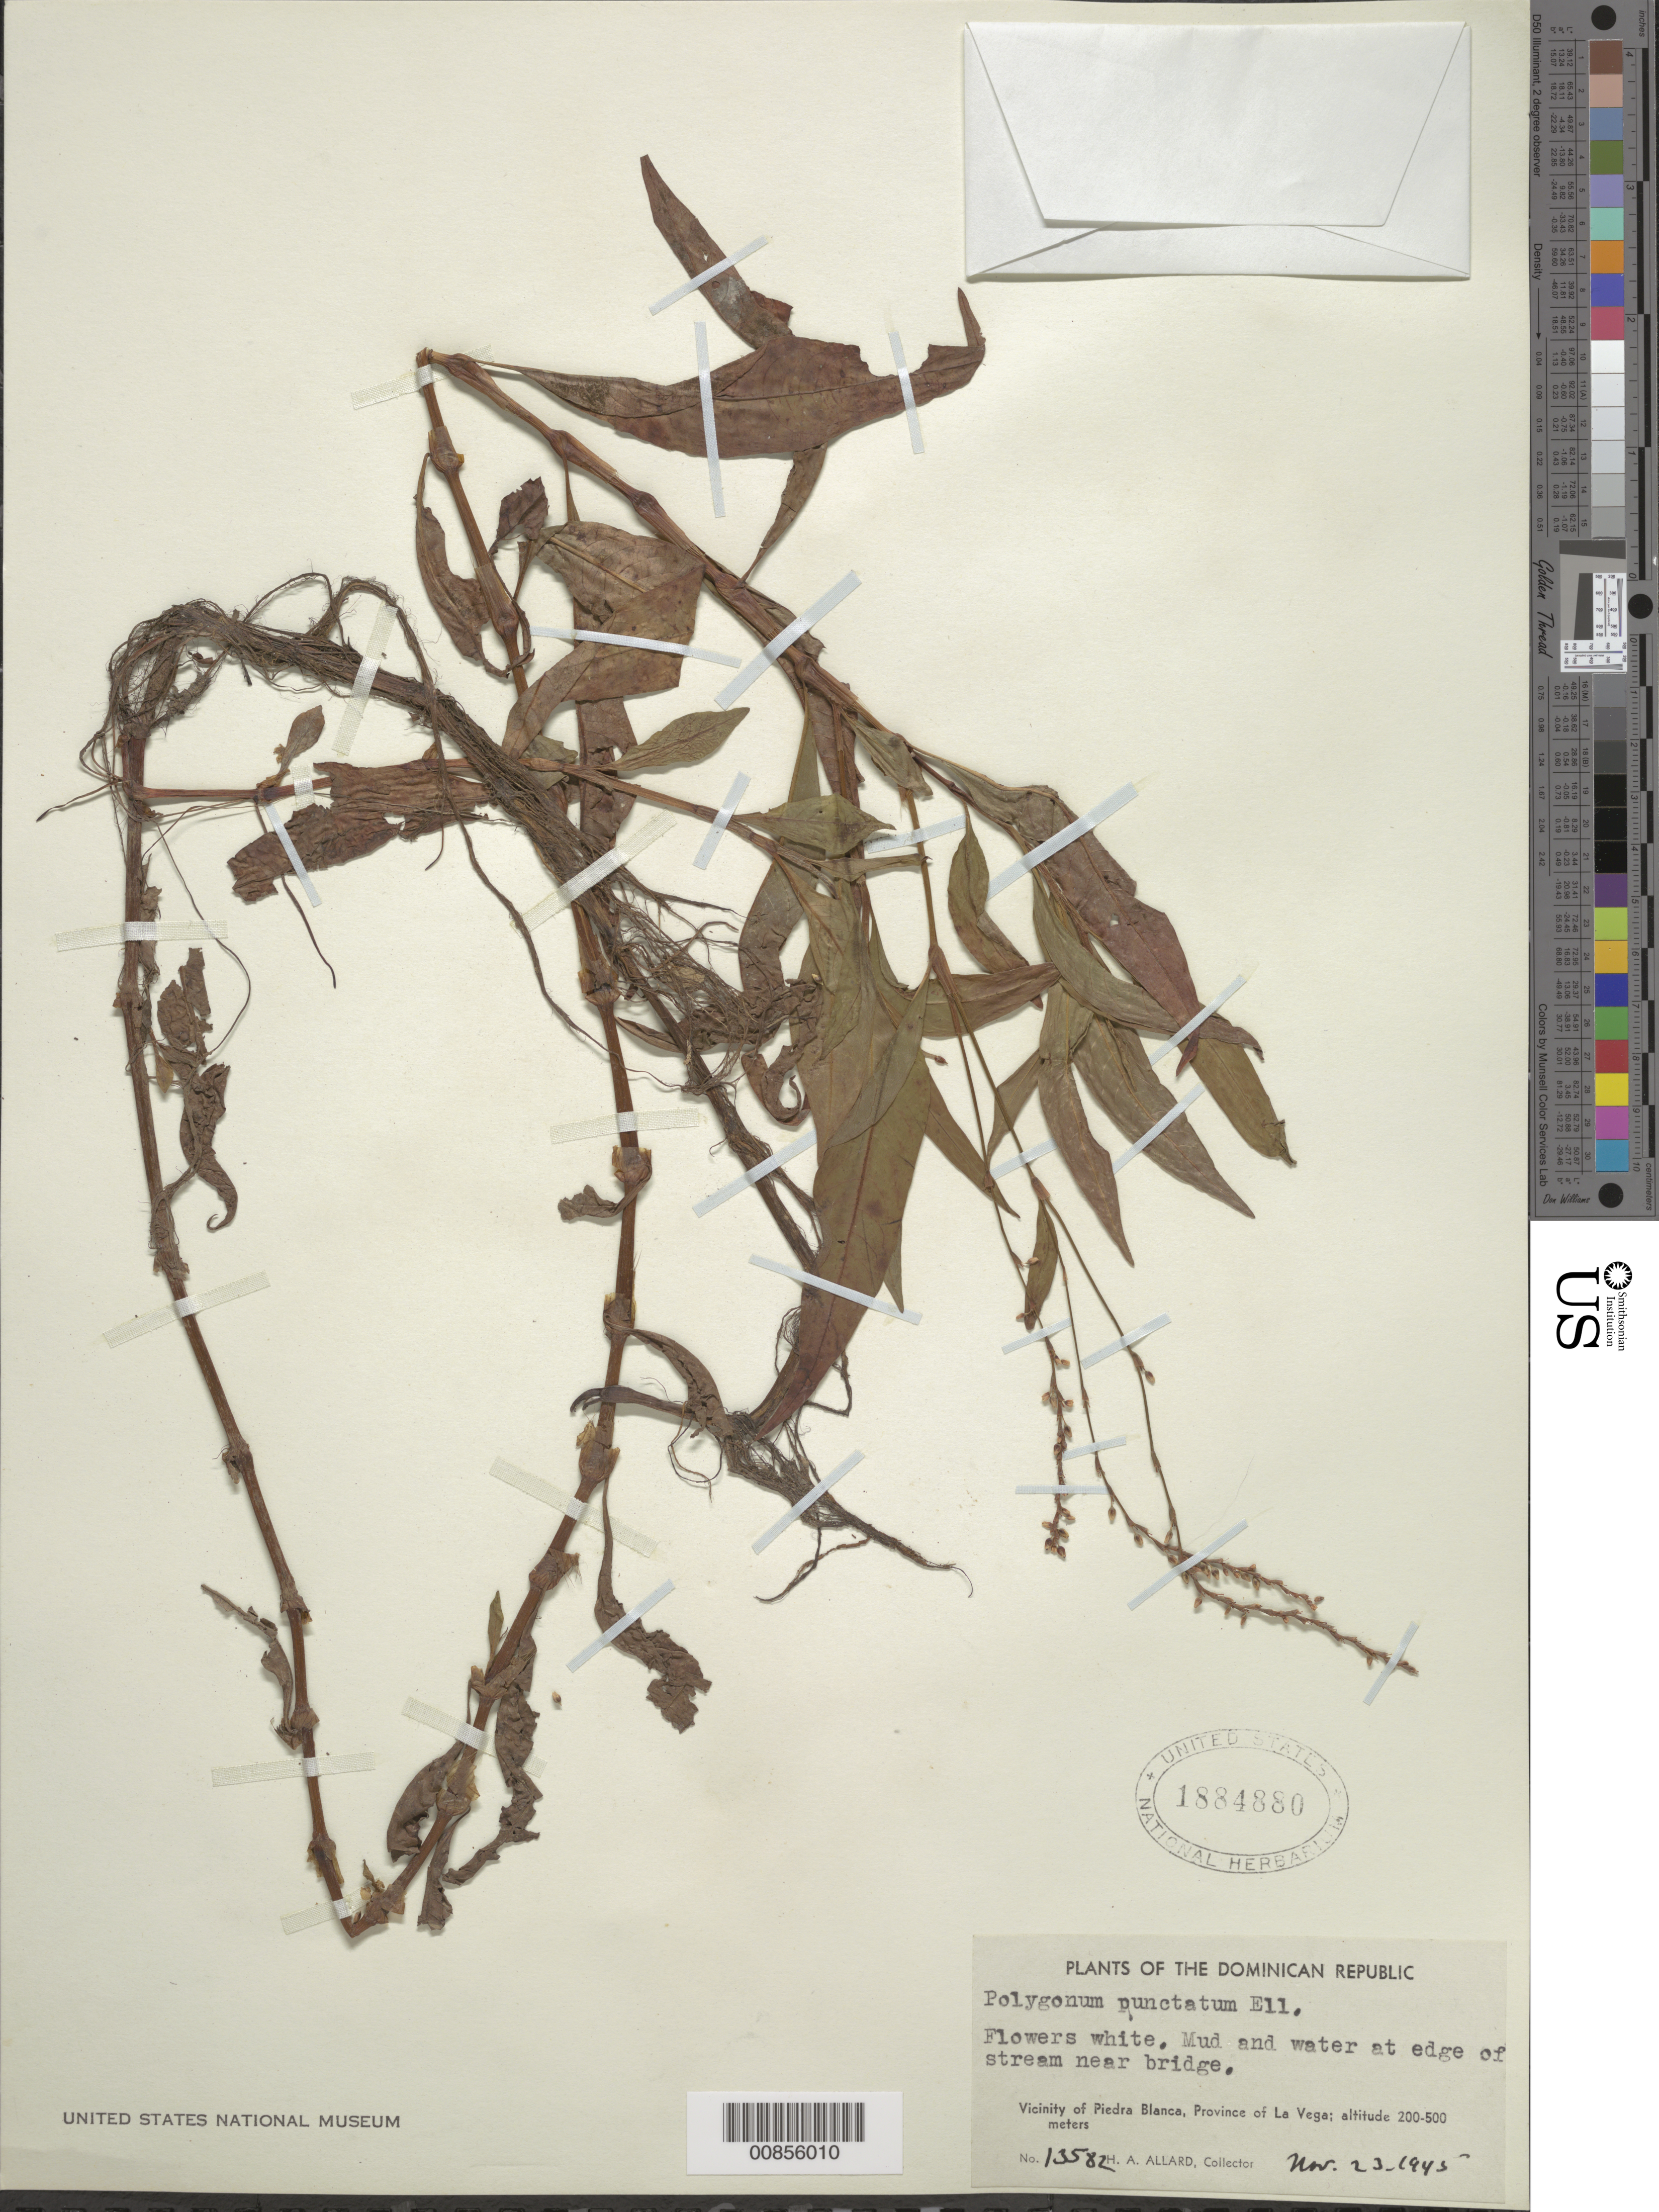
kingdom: Plantae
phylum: Tracheophyta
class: Magnoliopsida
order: Caryophyllales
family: Polygonaceae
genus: Polygonum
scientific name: Polygonum punctatum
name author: Elliott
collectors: H. A. Allard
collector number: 13582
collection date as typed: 23 Nov 1945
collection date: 1945-11-23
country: Dominican Republic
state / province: La Vega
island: Hispaniola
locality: Vicinity of Piedra Blanca. Edge of stream near bridge.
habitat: Mud and water at edge of stream.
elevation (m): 200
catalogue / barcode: US 1884880